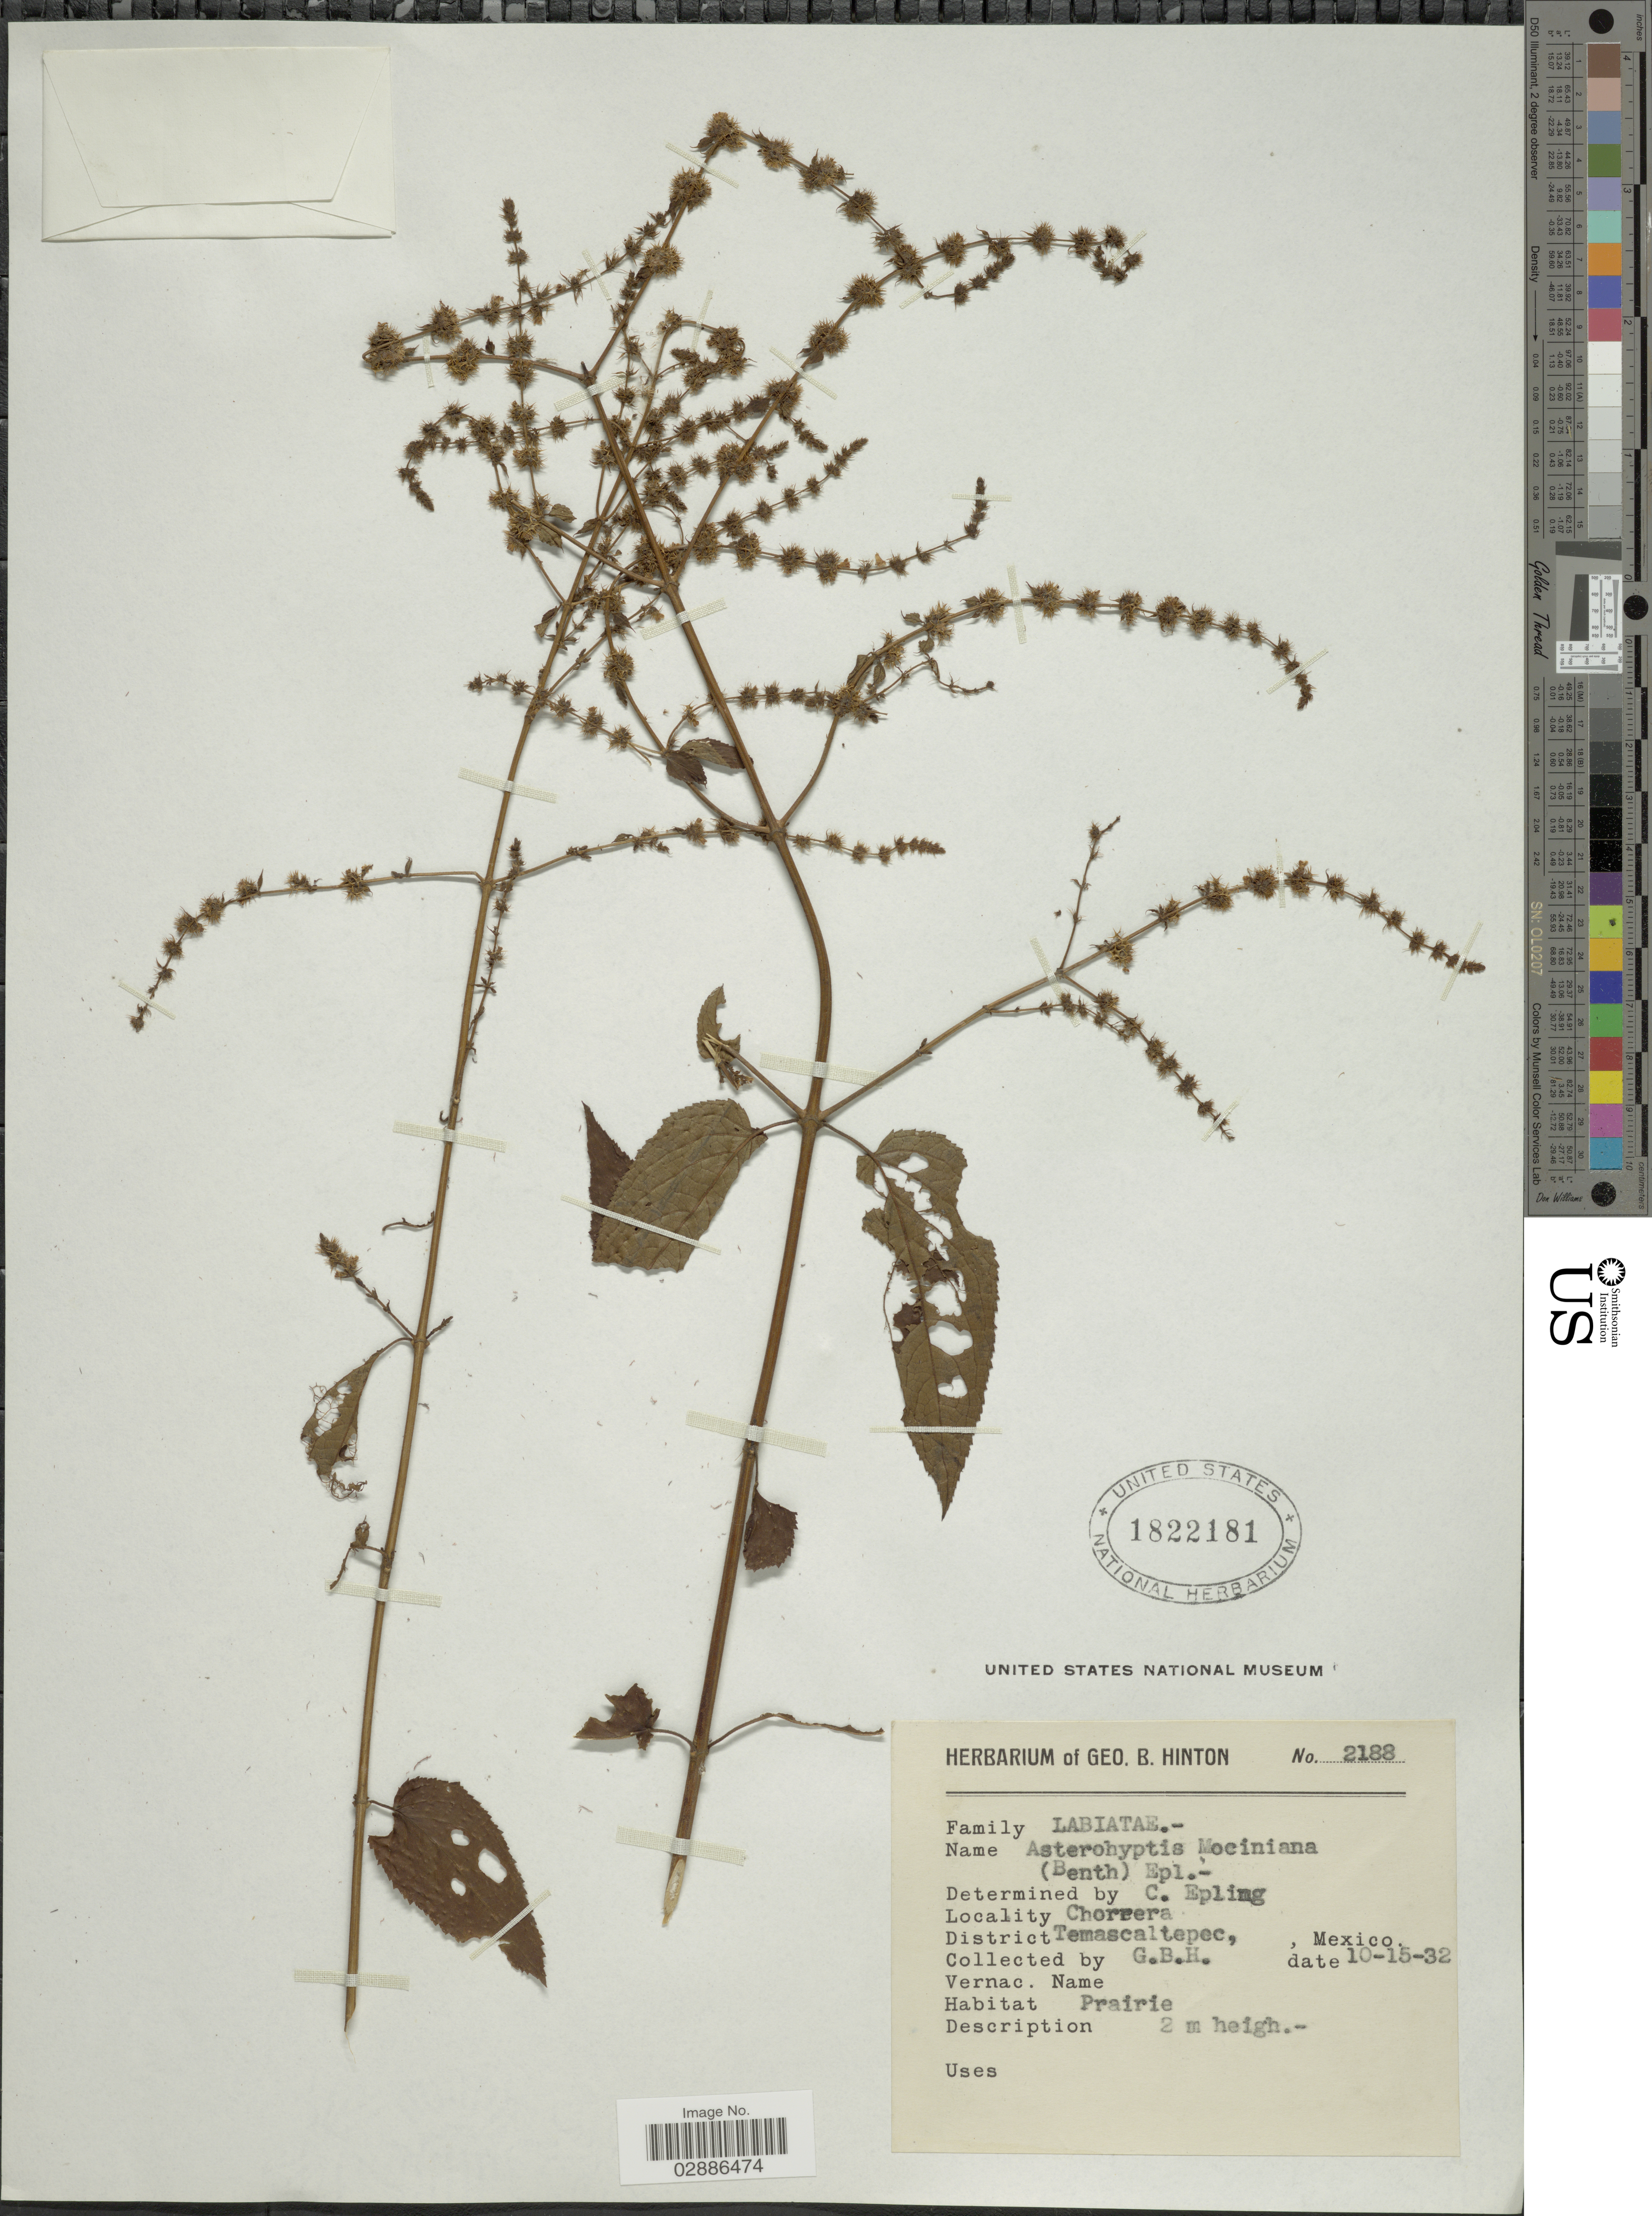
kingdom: Plantae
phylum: Tracheophyta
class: Magnoliopsida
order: Lamiales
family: Lamiaceae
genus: Asterohyptis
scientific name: Asterohyptis mociniana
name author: (Benth.) Epling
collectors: G. B. Hinton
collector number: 2188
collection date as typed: Transcribed d/m/y: 15/10/32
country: Mexico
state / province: México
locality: Chorrera, District Temascaltepec, Mexico.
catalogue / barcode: US 1822181